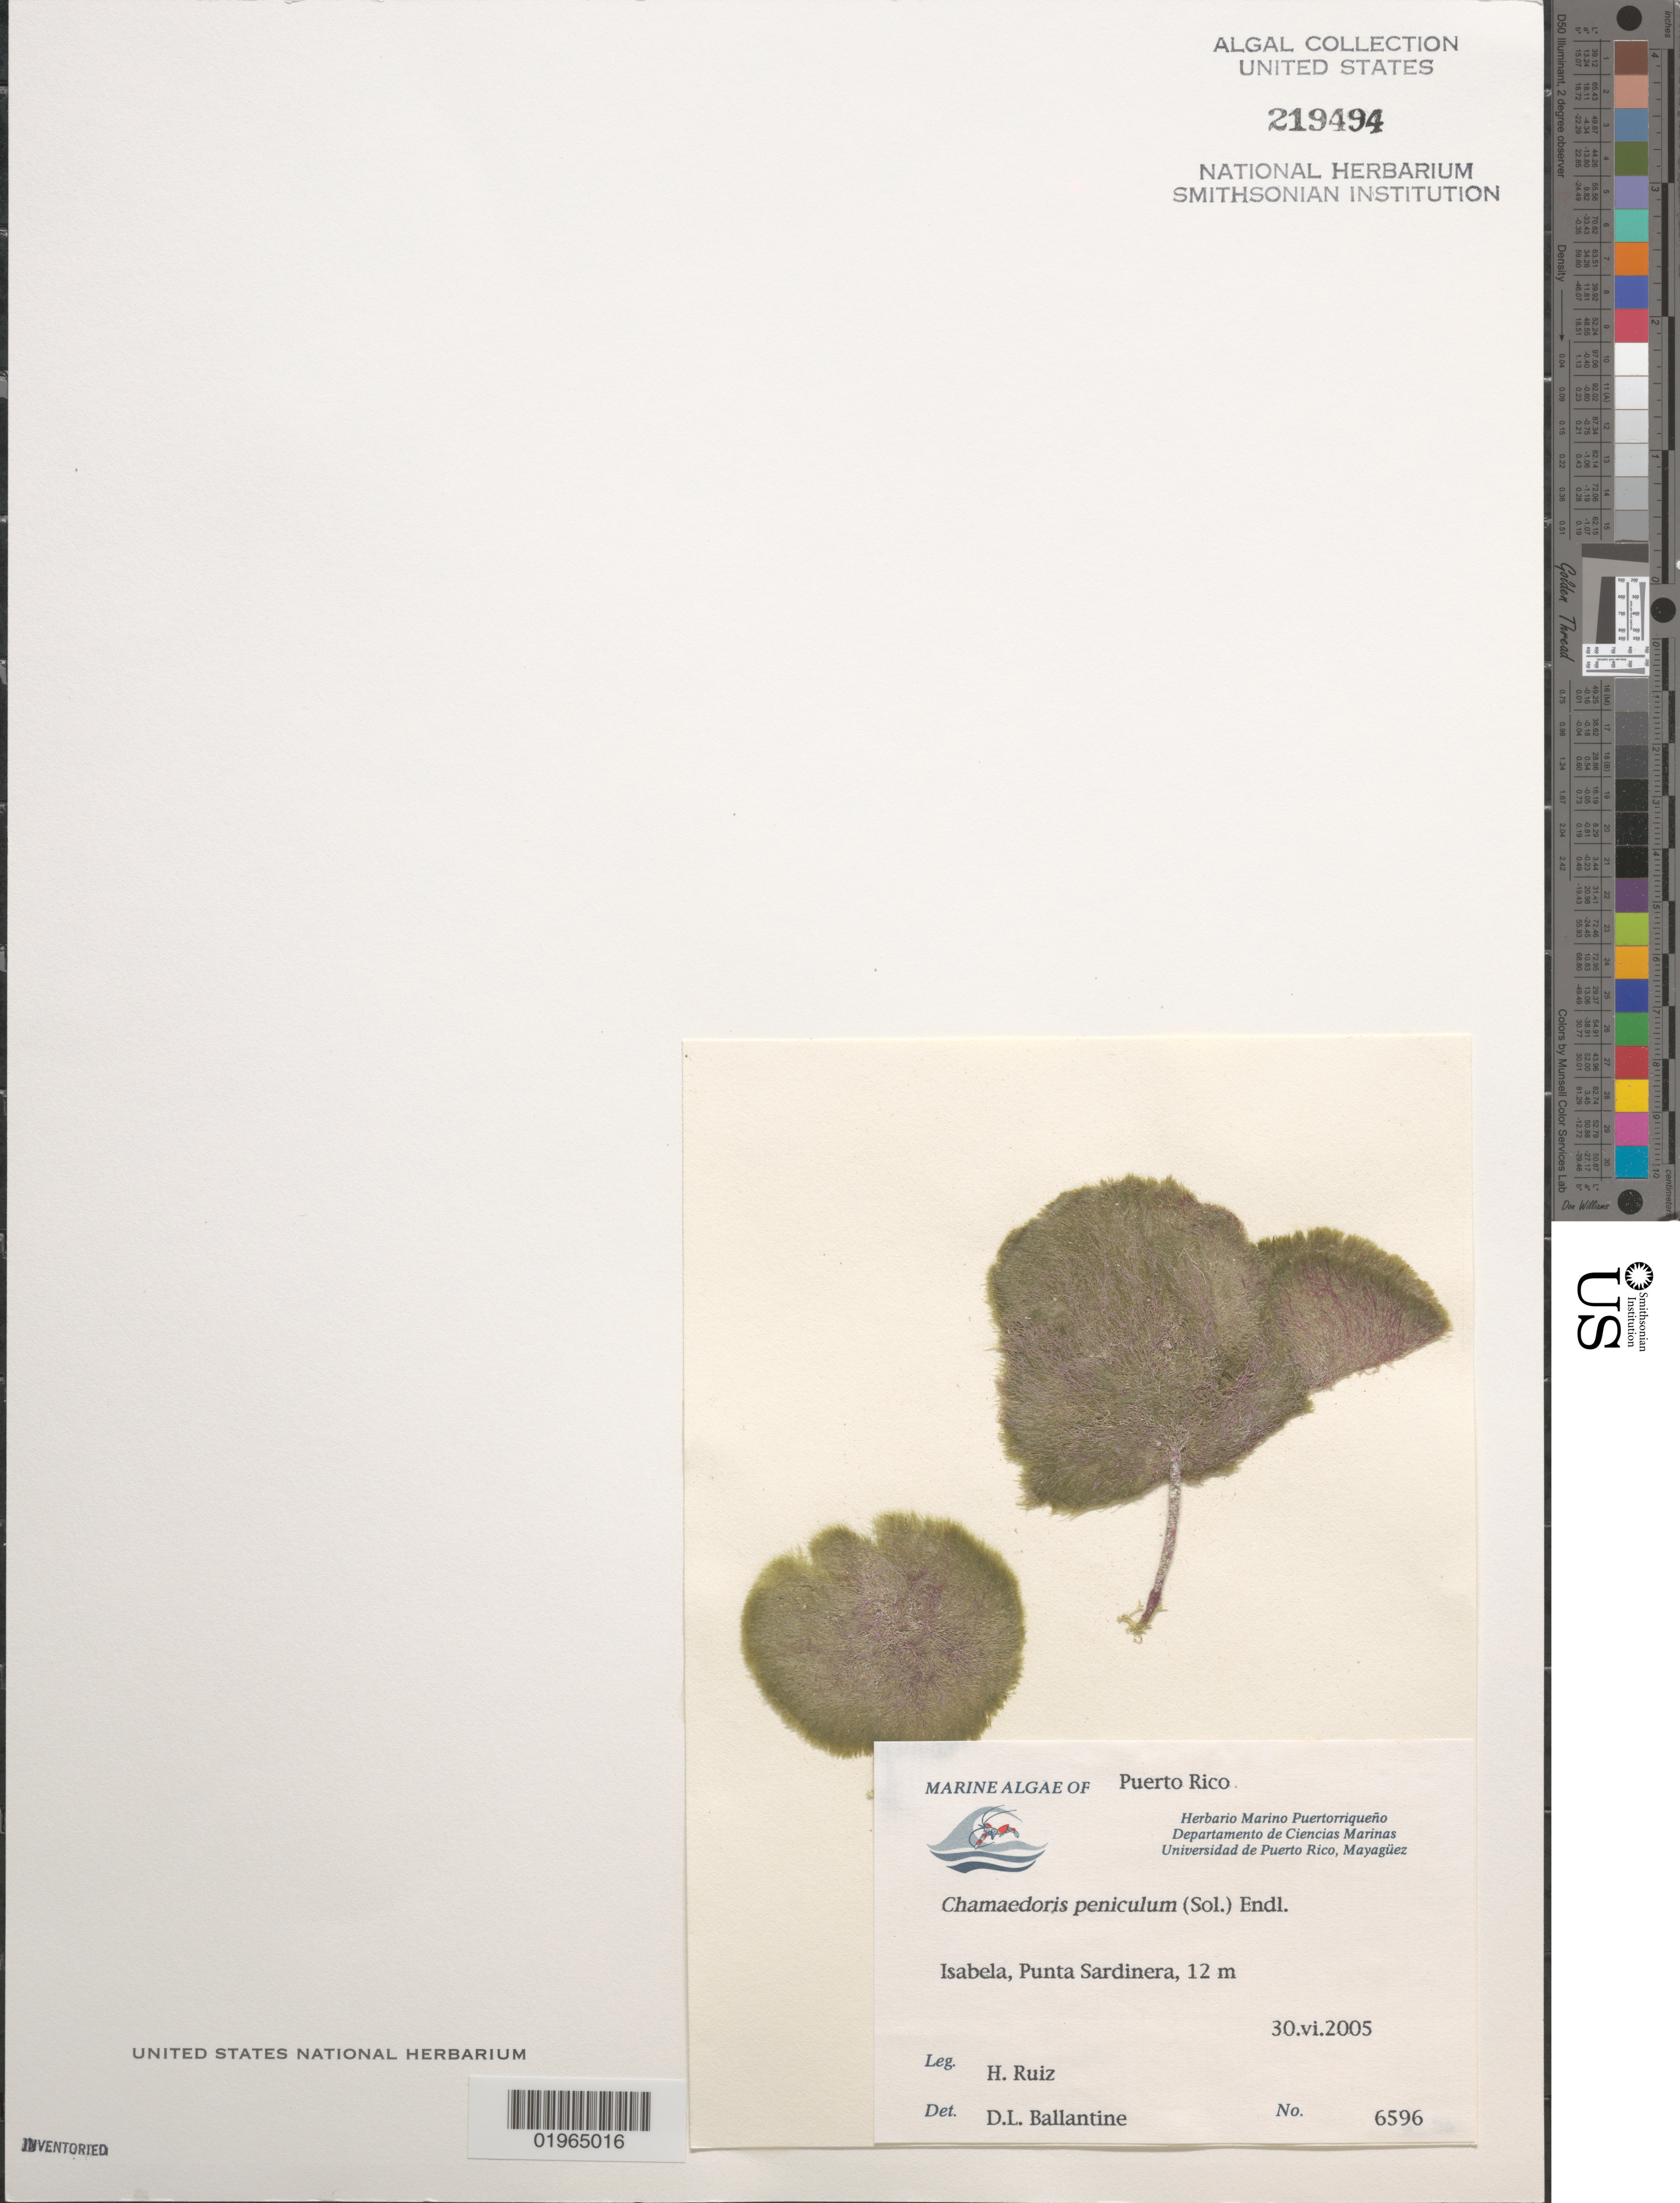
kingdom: Plantae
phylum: Chlorophyta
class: Ulvophyceae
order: Siphonocladales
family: Siphonocladaceae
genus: Chamaedoris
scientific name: Chamaedoris peniculum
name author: (J. Ellis & Sol.) Kuntze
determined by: Ballantine, D. L.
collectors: H. Ruiz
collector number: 6596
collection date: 2005-06-30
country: Puerto Rico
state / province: Isabela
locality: Punta Sardinera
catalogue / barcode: US 219494